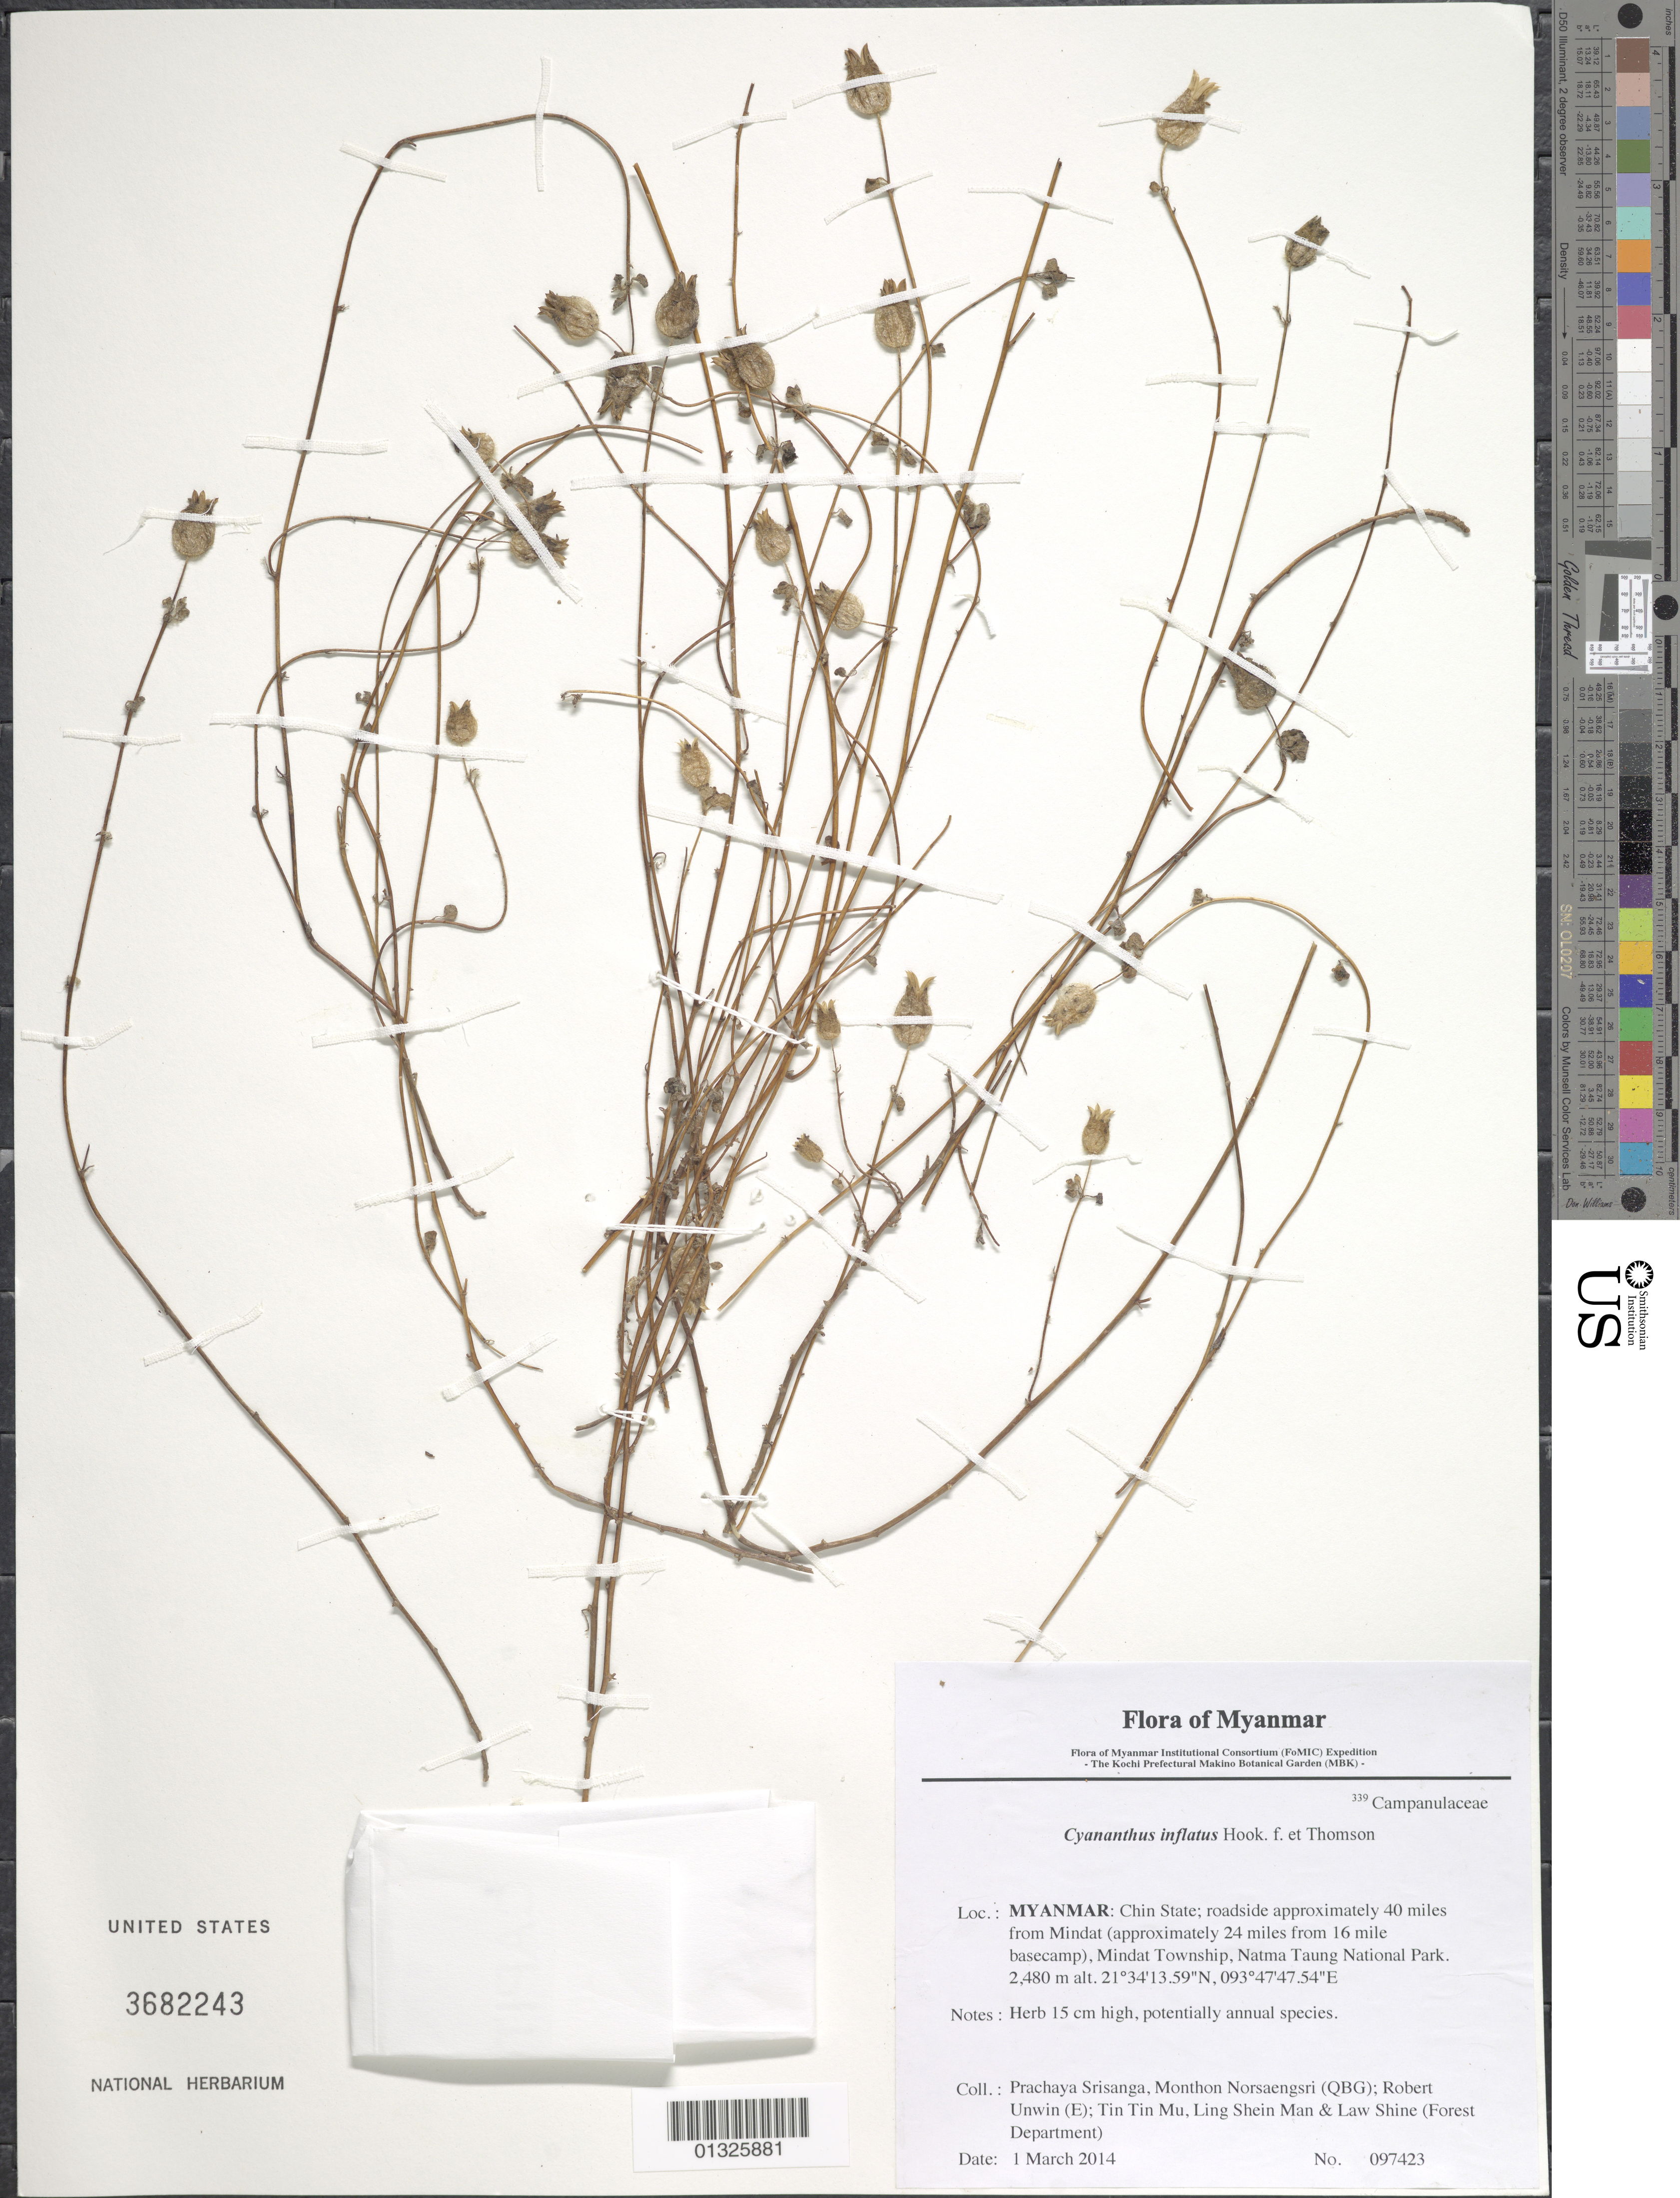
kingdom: Plantae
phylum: Tracheophyta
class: Magnoliopsida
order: Asterales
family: Campanulaceae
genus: Cyananthus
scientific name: Cyananthus inflatus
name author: Hook. f. & Thomson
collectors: P. Srisanga, M. Norsaengsri, R. Unwin, Tin Tin Mu, Ling Shein Man & L. Shine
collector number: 97423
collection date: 2014-03-01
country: Myanmar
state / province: Chin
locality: Roadside approximately 40 miles from Mindat (approximately 24 miles from 16 mile basecamp), Mindat Township, Natma Taung National Park.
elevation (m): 2480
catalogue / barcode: US 3682243